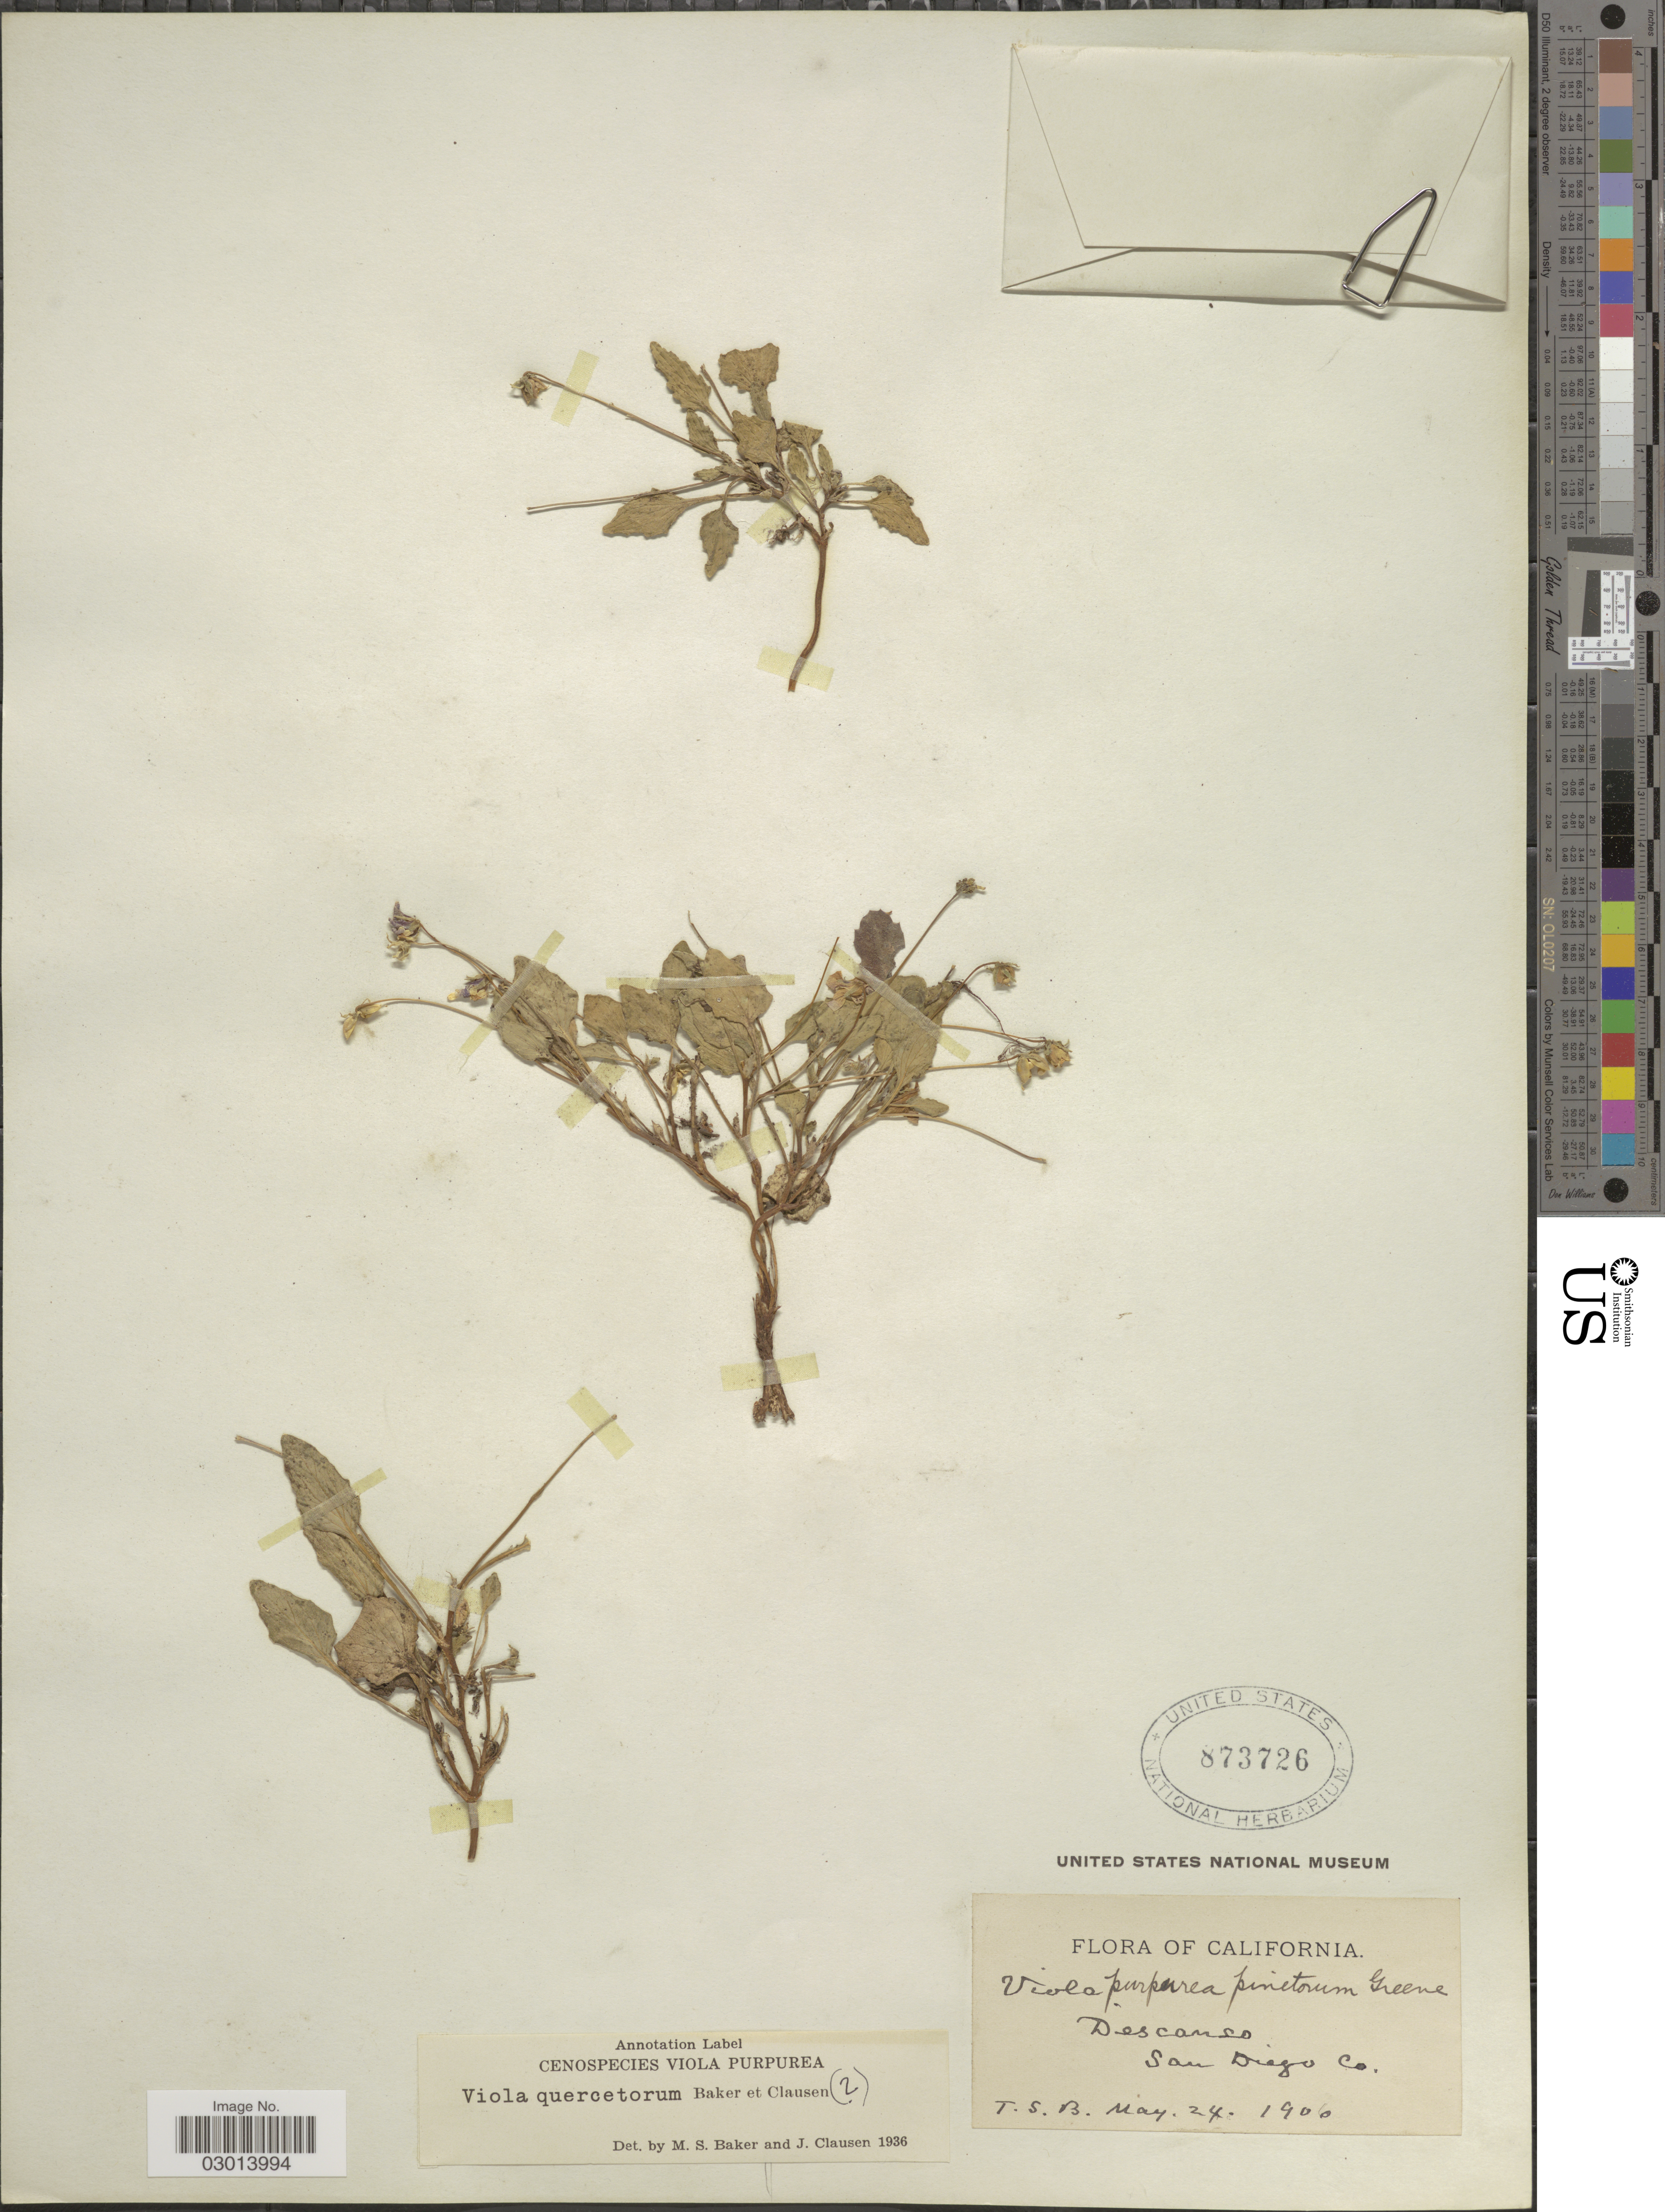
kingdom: Plantae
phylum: Tracheophyta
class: Magnoliopsida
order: Malpighiales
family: Violaceae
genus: Viola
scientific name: Viola quercetorum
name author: M.S. Baker & J.C. Clausen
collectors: T. S. B.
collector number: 24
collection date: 1900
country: United States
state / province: California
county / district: San Diego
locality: Descanso, San Diego Co.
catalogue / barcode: US 873726